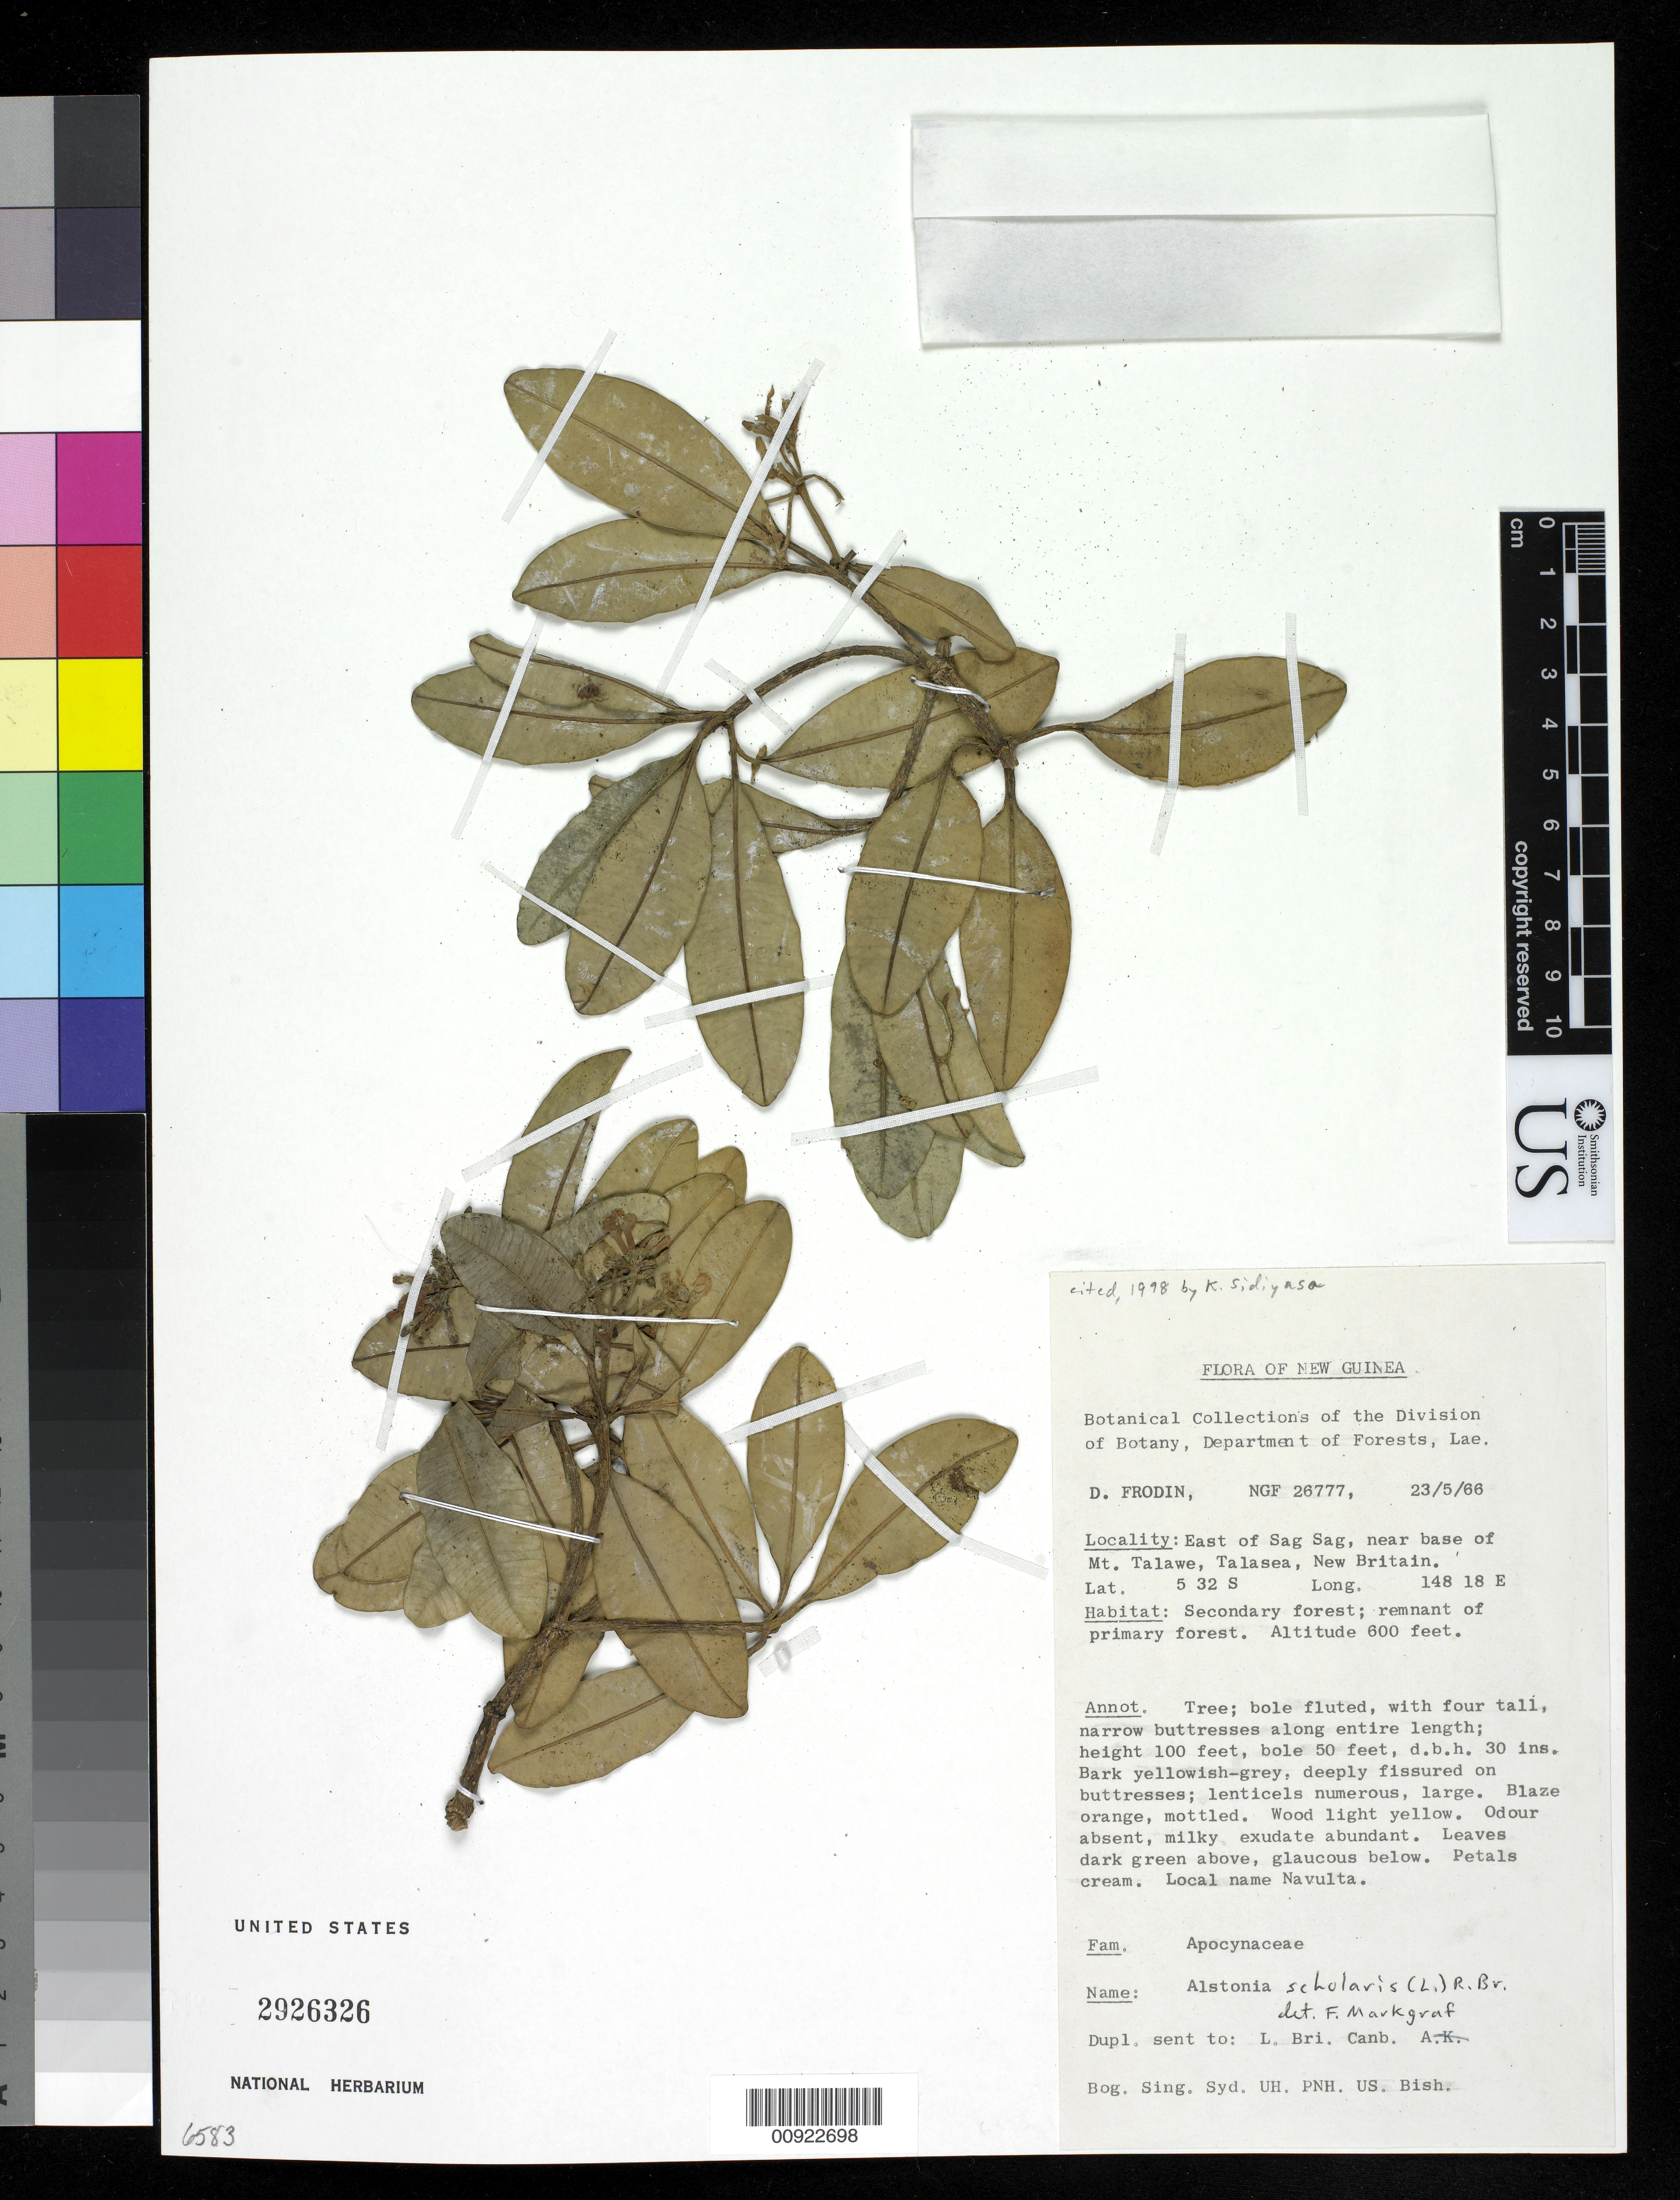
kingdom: Plantae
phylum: Tracheophyta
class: Magnoliopsida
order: Gentianales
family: Apocynaceae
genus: Alstonia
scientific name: Alstonia scholaris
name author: (L.) R. Br.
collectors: D. G. Frodin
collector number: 26777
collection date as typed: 23 May 1966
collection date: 1966-05-23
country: Papua New Guinea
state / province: New Britain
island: New Guinea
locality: East of Sag Sag, near base of Mt. Talawe, Talasea, New Britain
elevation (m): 183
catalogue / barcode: US 922698